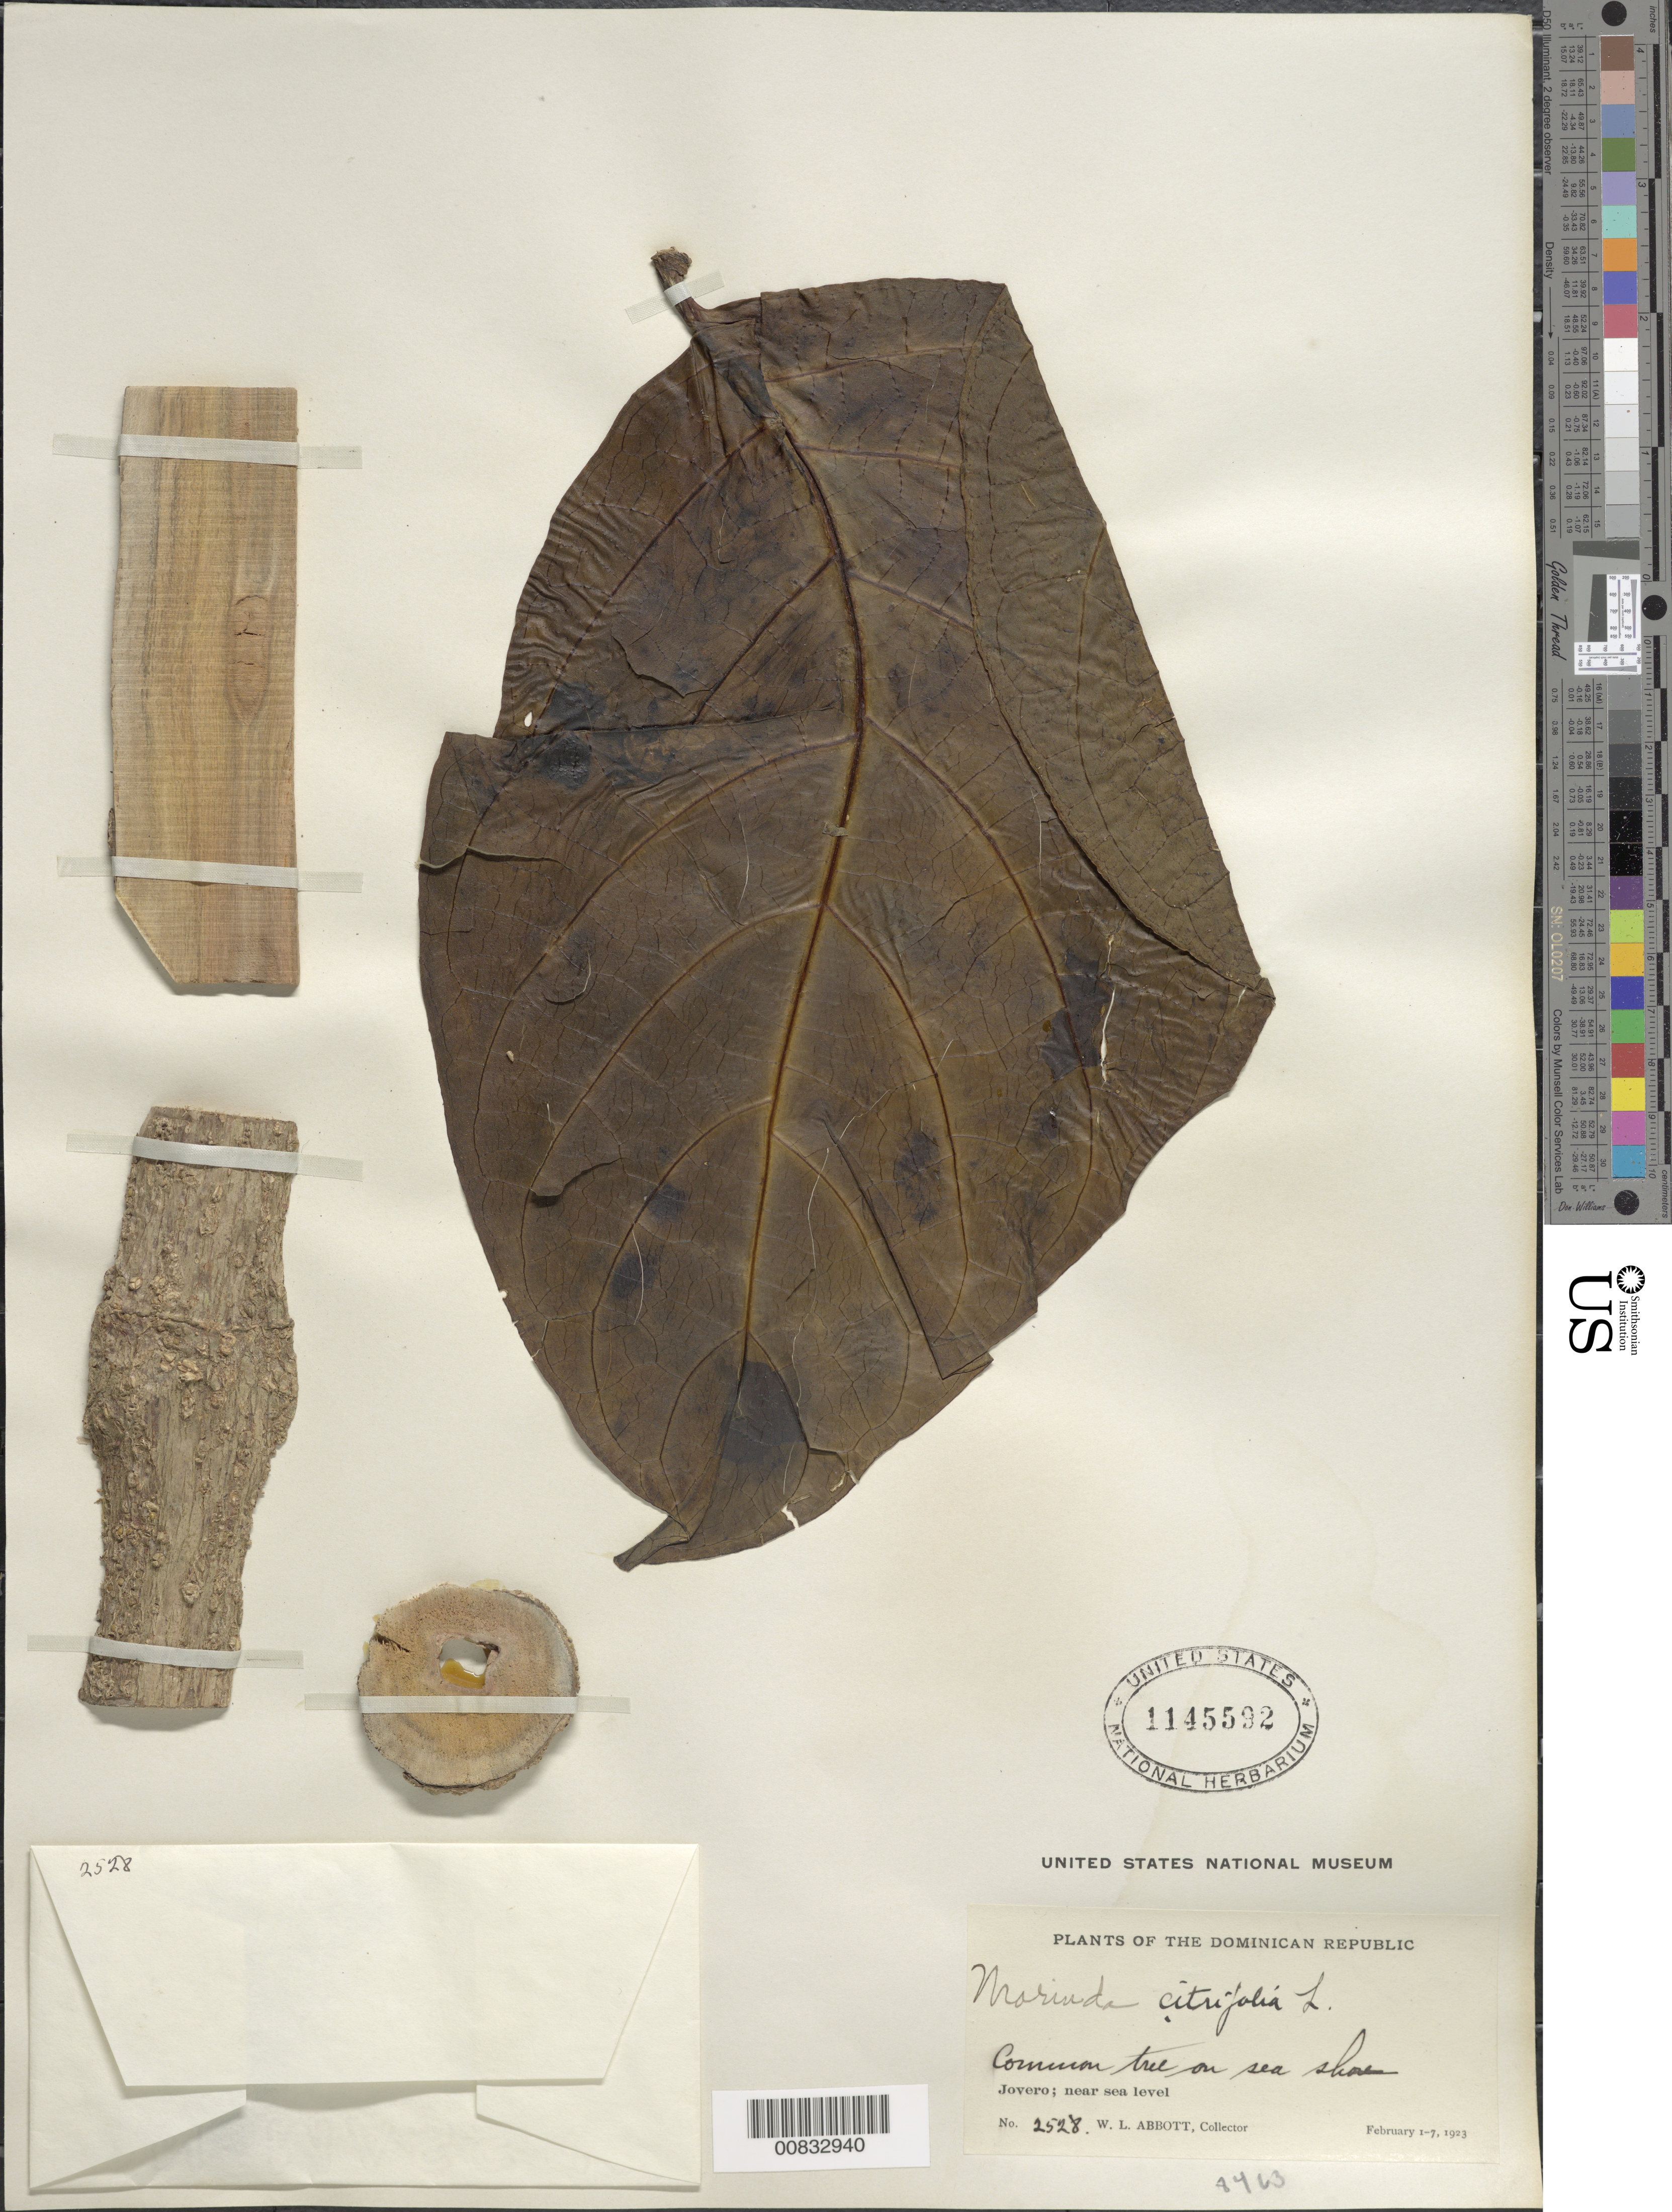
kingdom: Plantae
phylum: Tracheophyta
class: Magnoliopsida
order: Gentianales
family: Rubiaceae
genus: Morinda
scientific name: Morinda citrifolia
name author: L.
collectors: W. L. Abbott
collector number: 2528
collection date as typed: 01 Feb 1923 to 07 Feb 1923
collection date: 1923-02-01/1923-02-07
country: Dominican Republic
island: Hispaniola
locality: Jovero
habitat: Sea shore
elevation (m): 0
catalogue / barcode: US 1145592